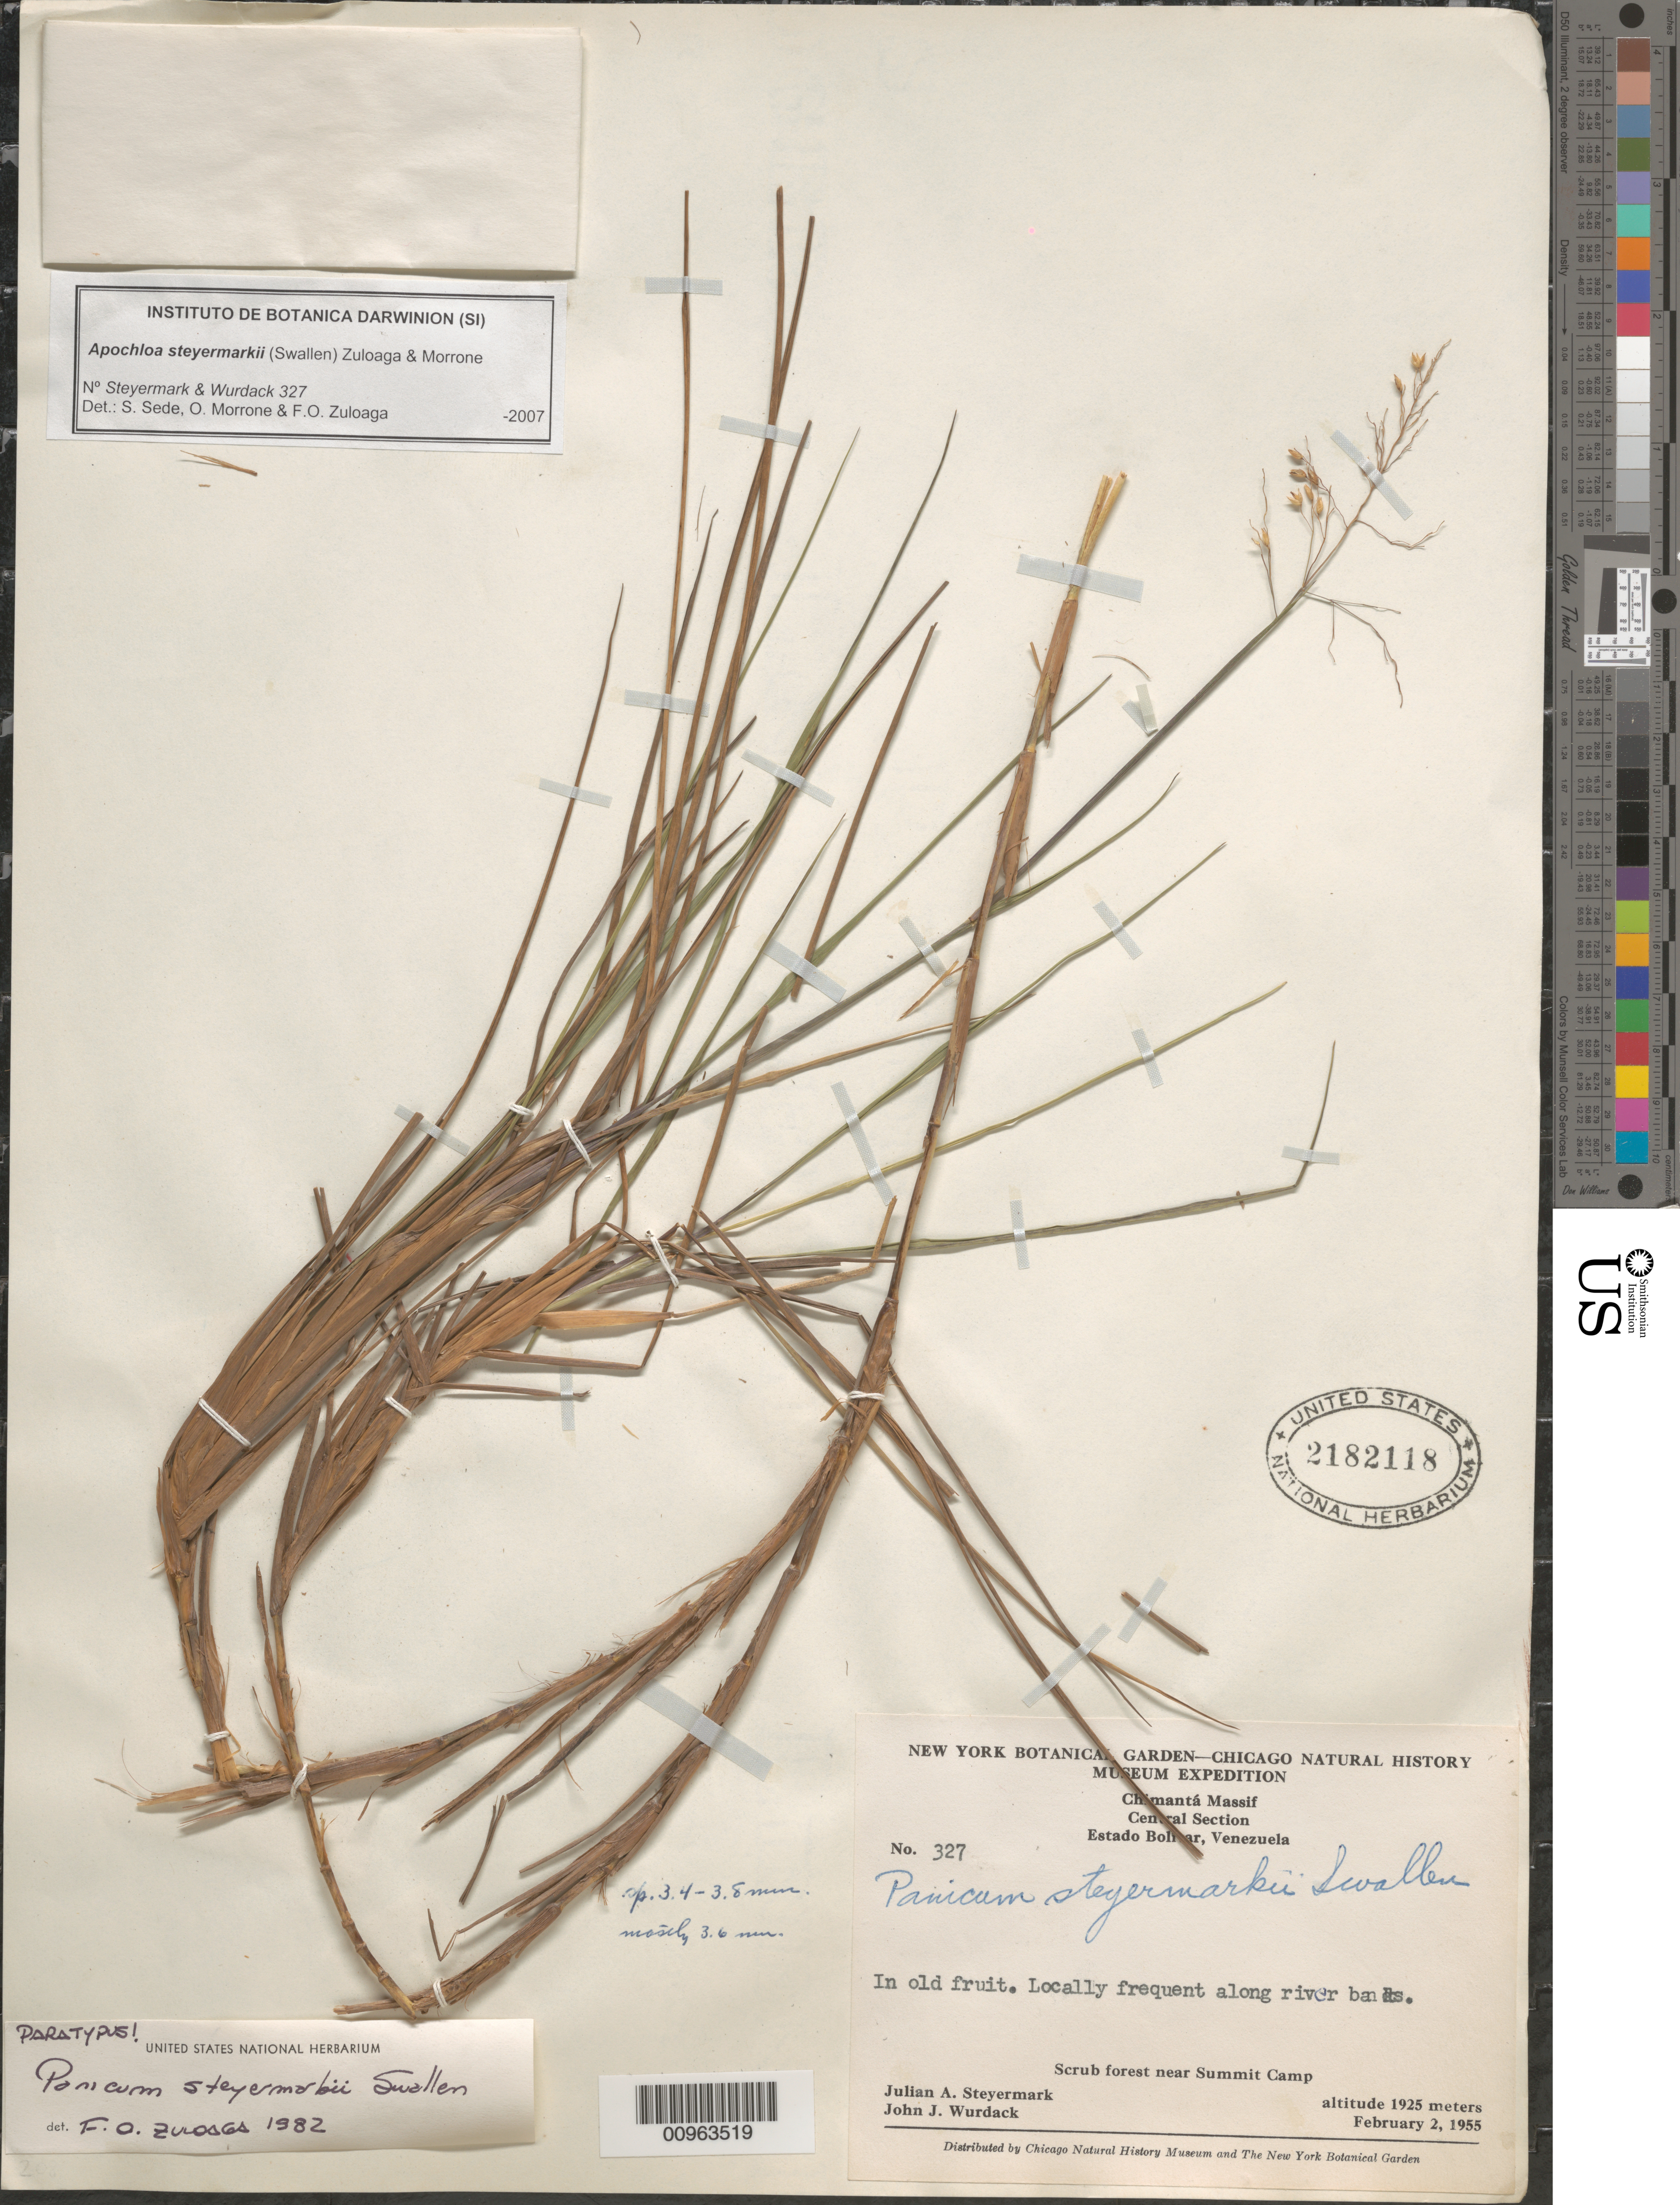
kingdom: Plantae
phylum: Tracheophyta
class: Liliopsida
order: Poales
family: Poaceae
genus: Apochloa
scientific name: Apochloa steyermarkii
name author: (Swallen) Zuloaga & Morrone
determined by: Sede, S. M.; Morrone, O. N.; Zuloaga, F. O.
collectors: J. Steyermark & J. J. Wurdack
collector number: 55 327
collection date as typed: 2-Feb-55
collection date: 1955-02-02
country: Venezuela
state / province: Bolívar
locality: Chimantá Massif, Central Section, Summit Camp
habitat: Scrub forest. Along river banks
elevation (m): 1925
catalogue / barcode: US 2182118